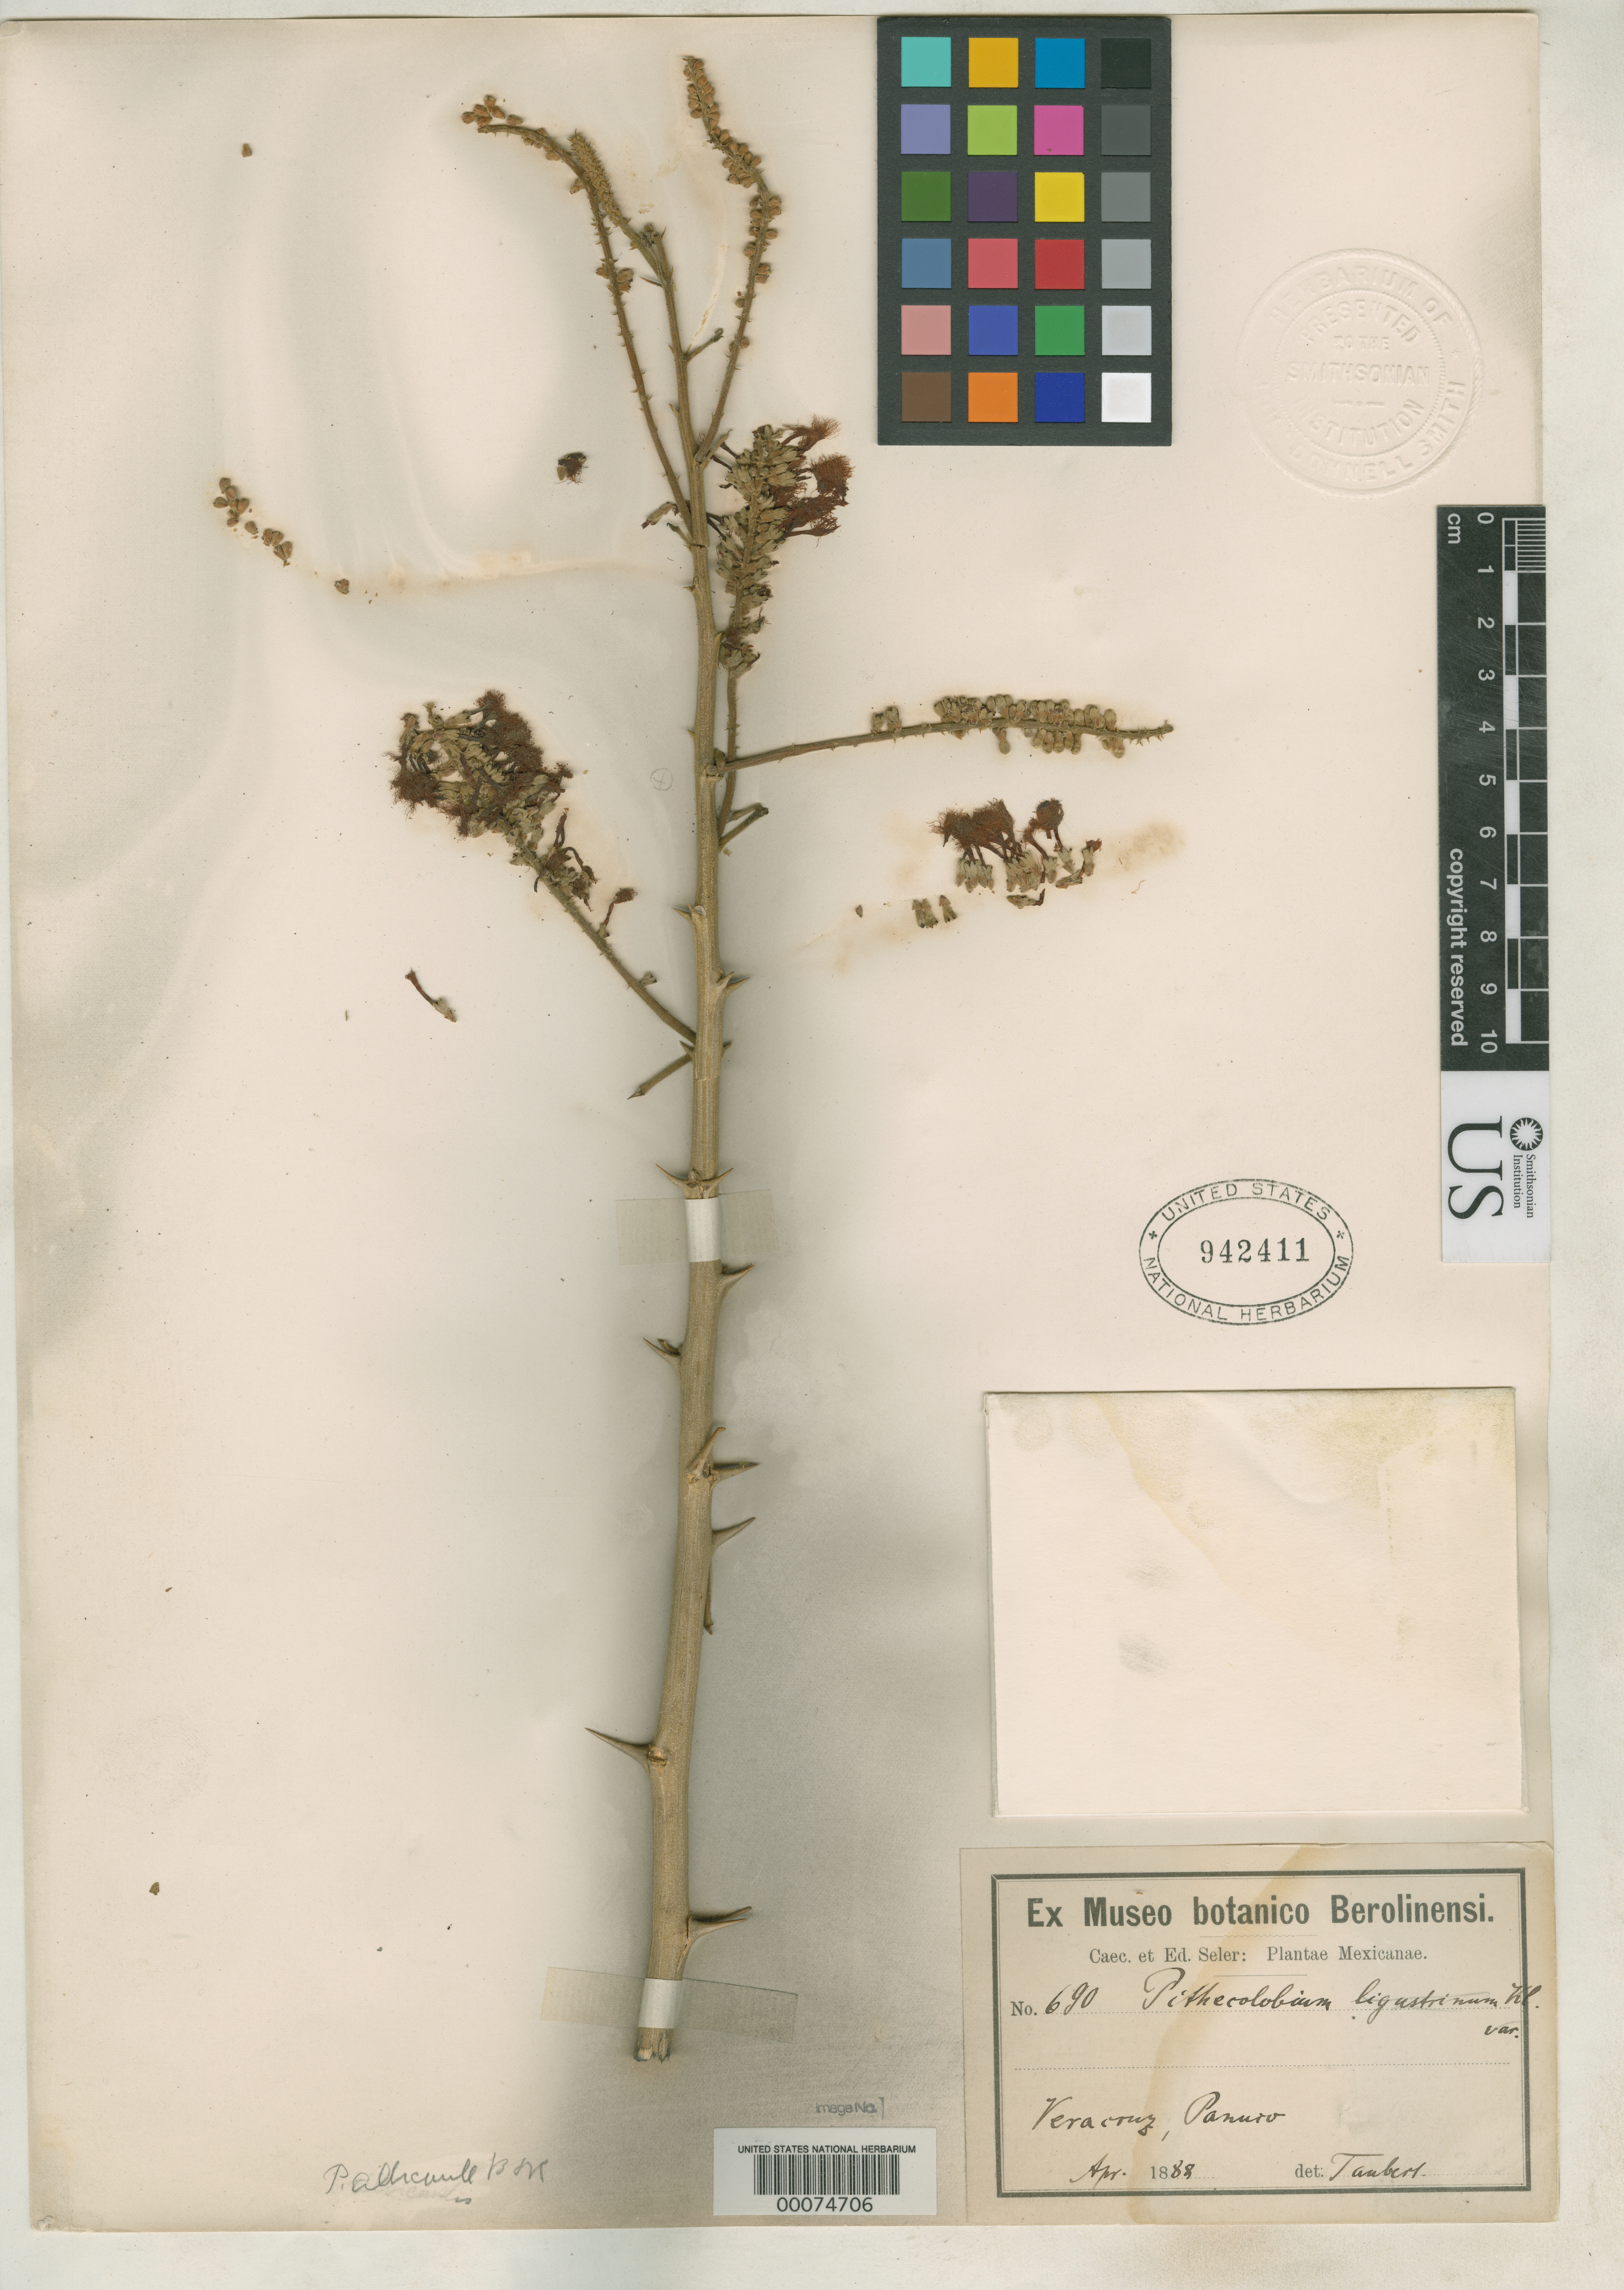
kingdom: Plantae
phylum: Tracheophyta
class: Magnoliopsida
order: Fabales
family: Fabaceae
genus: Pithecellobium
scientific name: Pithecellobium albicaule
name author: Britton & Rose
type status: Type Collection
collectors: E. Seler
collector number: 690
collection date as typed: Apr 1888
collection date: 1888-04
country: Mexico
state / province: Veracruz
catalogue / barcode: US 942411